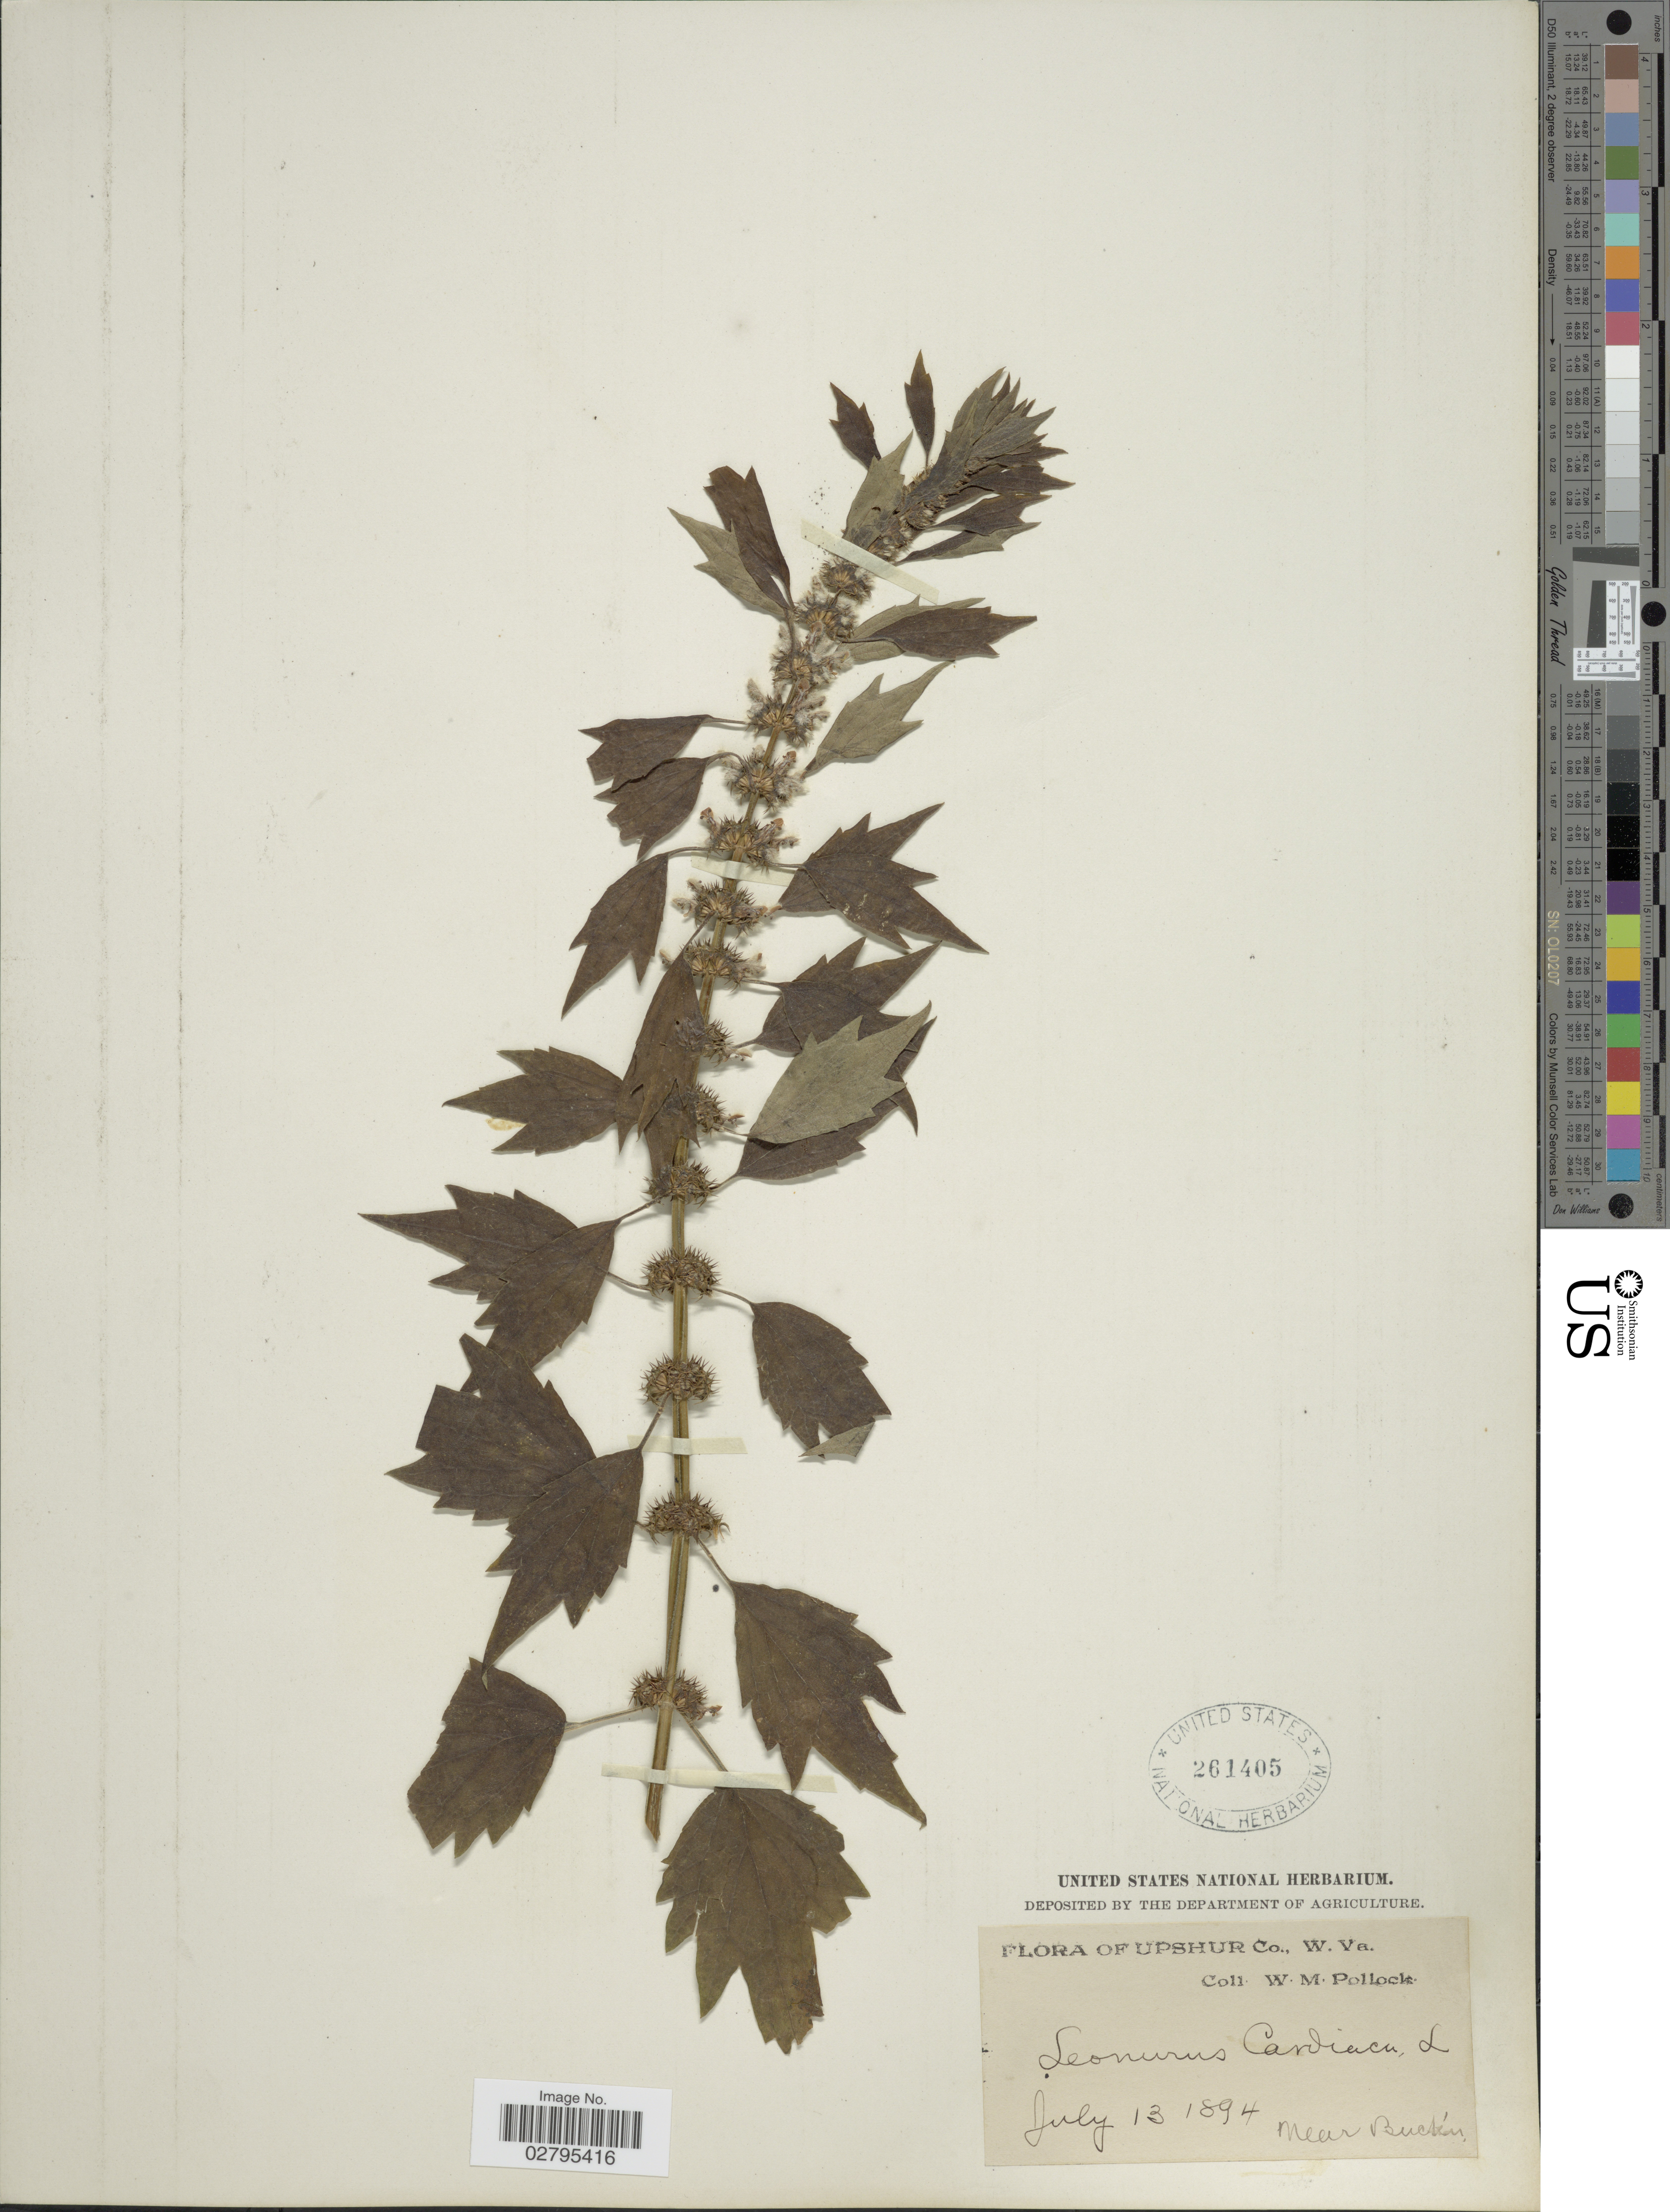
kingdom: Plantae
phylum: Tracheophyta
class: Magnoliopsida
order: Lamiales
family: Lamiaceae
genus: Leonurus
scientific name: Leonurus cardiaca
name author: L.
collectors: W. M. Pollock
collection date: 1894-07-13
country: United States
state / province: West Virginia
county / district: Upshur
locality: W.Va.near Buck'n.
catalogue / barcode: US 261405